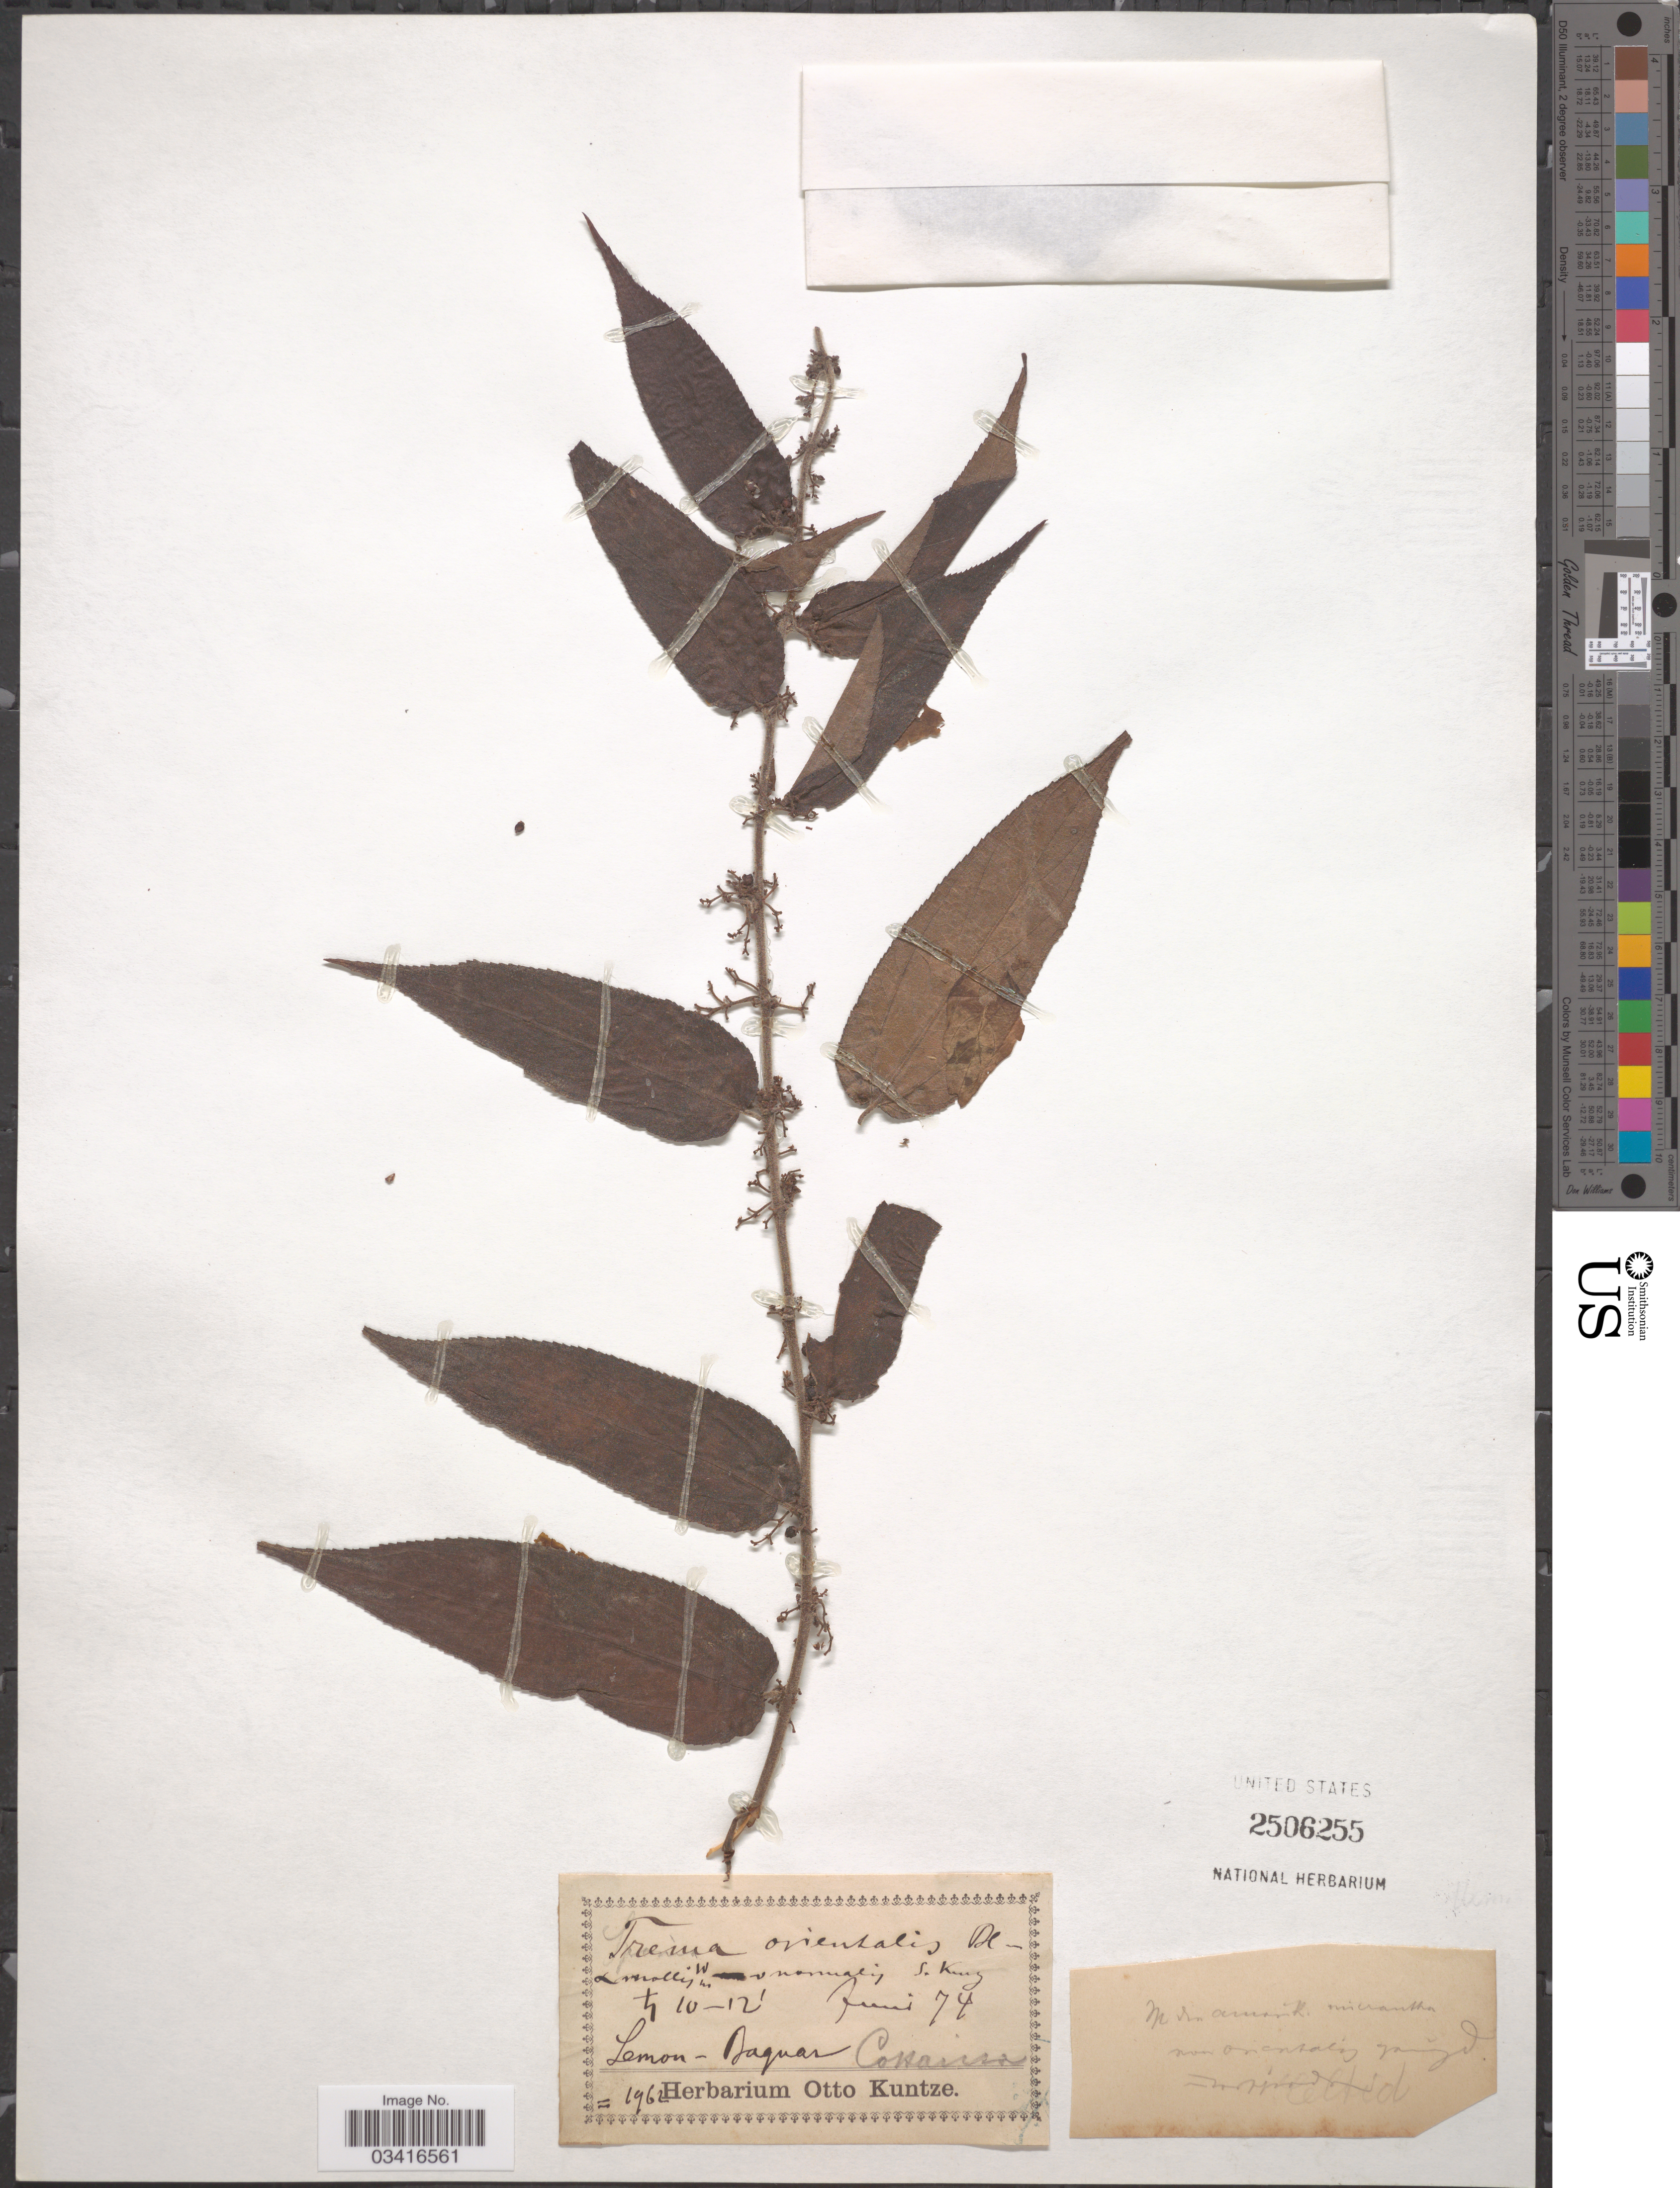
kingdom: Plantae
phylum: Tracheophyta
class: Magnoliopsida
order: Rosales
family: Cannabaceae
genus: Trema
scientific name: Trema orientale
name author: (L.) Blume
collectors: ex herb. Otto Kuntze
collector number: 1962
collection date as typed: Transcribed d/m/y: /6/74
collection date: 1874-06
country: Costa Rica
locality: Lemon-Daguar Costarica [interpreted]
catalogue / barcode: US 2506255